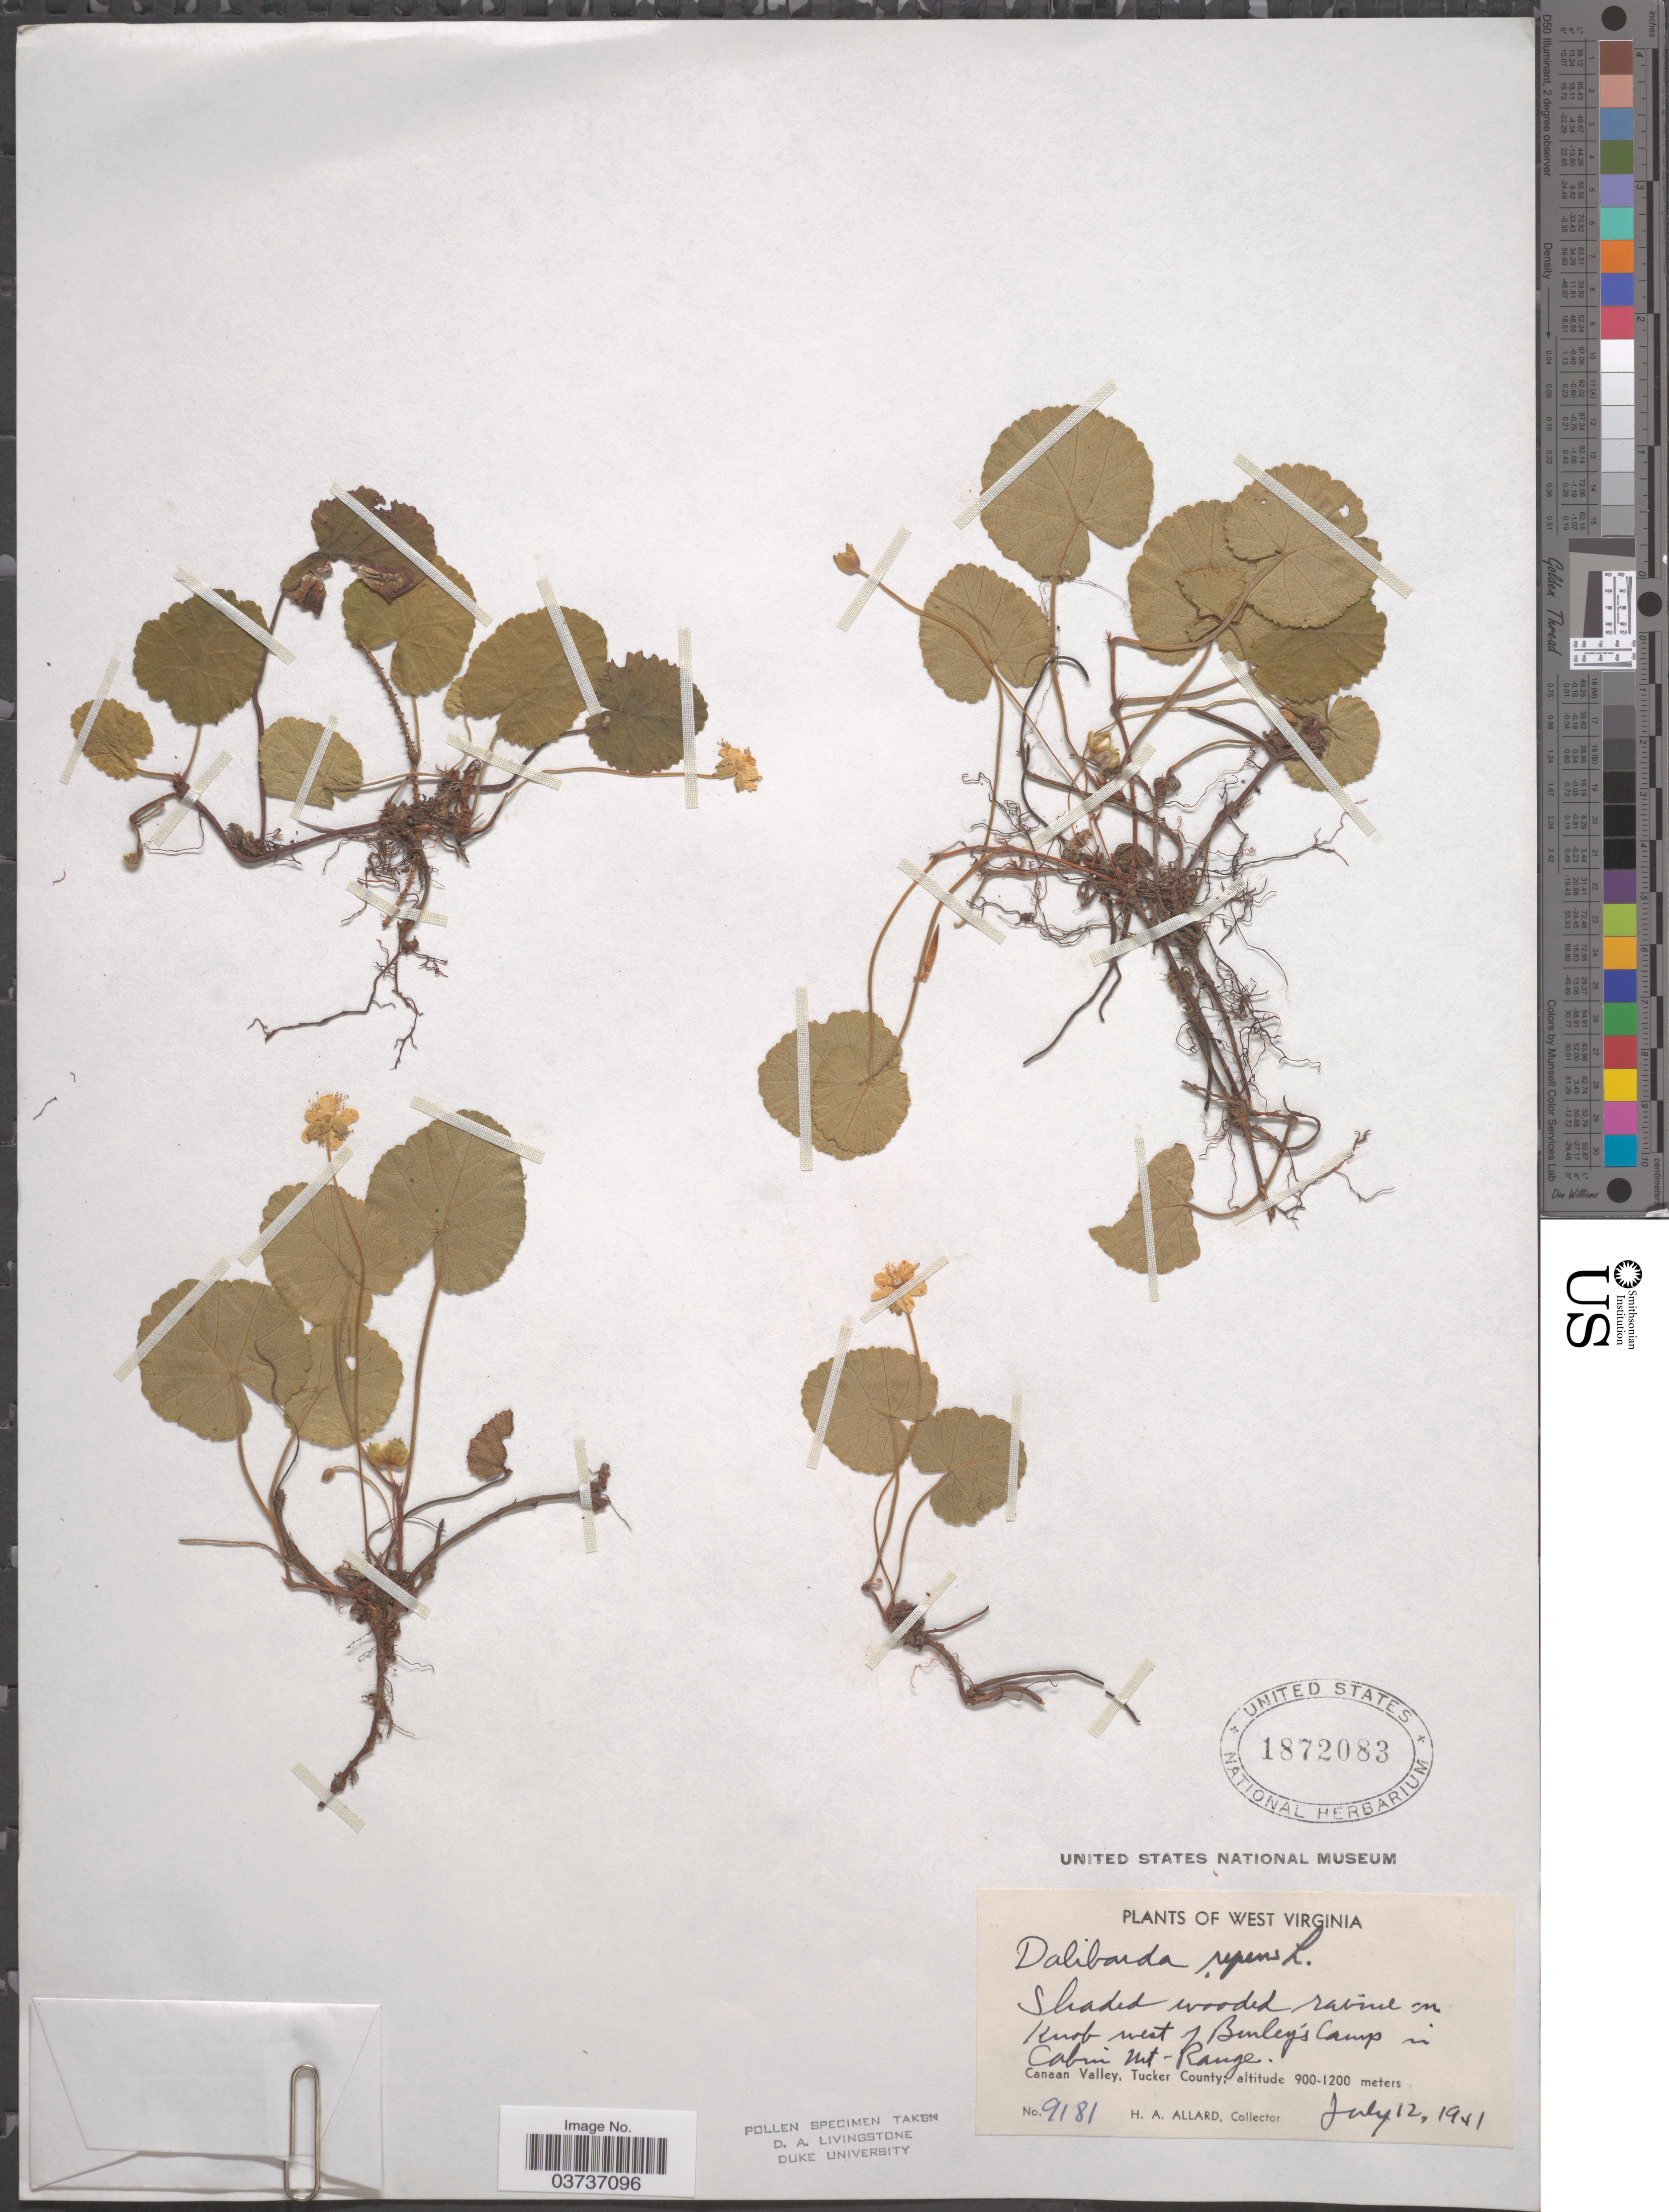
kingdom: Plantae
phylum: Tracheophyta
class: Magnoliopsida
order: Rosales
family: Rosaceae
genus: Dalibarda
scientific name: Dalibarda repens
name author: L.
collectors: H. A. Allard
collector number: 9181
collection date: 1941-07-12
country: United States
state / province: West Virginia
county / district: Tucker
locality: Shaded wooded ravine on Knob west of Benley's Camp in Cabin Mt. Range. Canaan Valley, Tucker County.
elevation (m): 900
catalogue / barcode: US 1872083